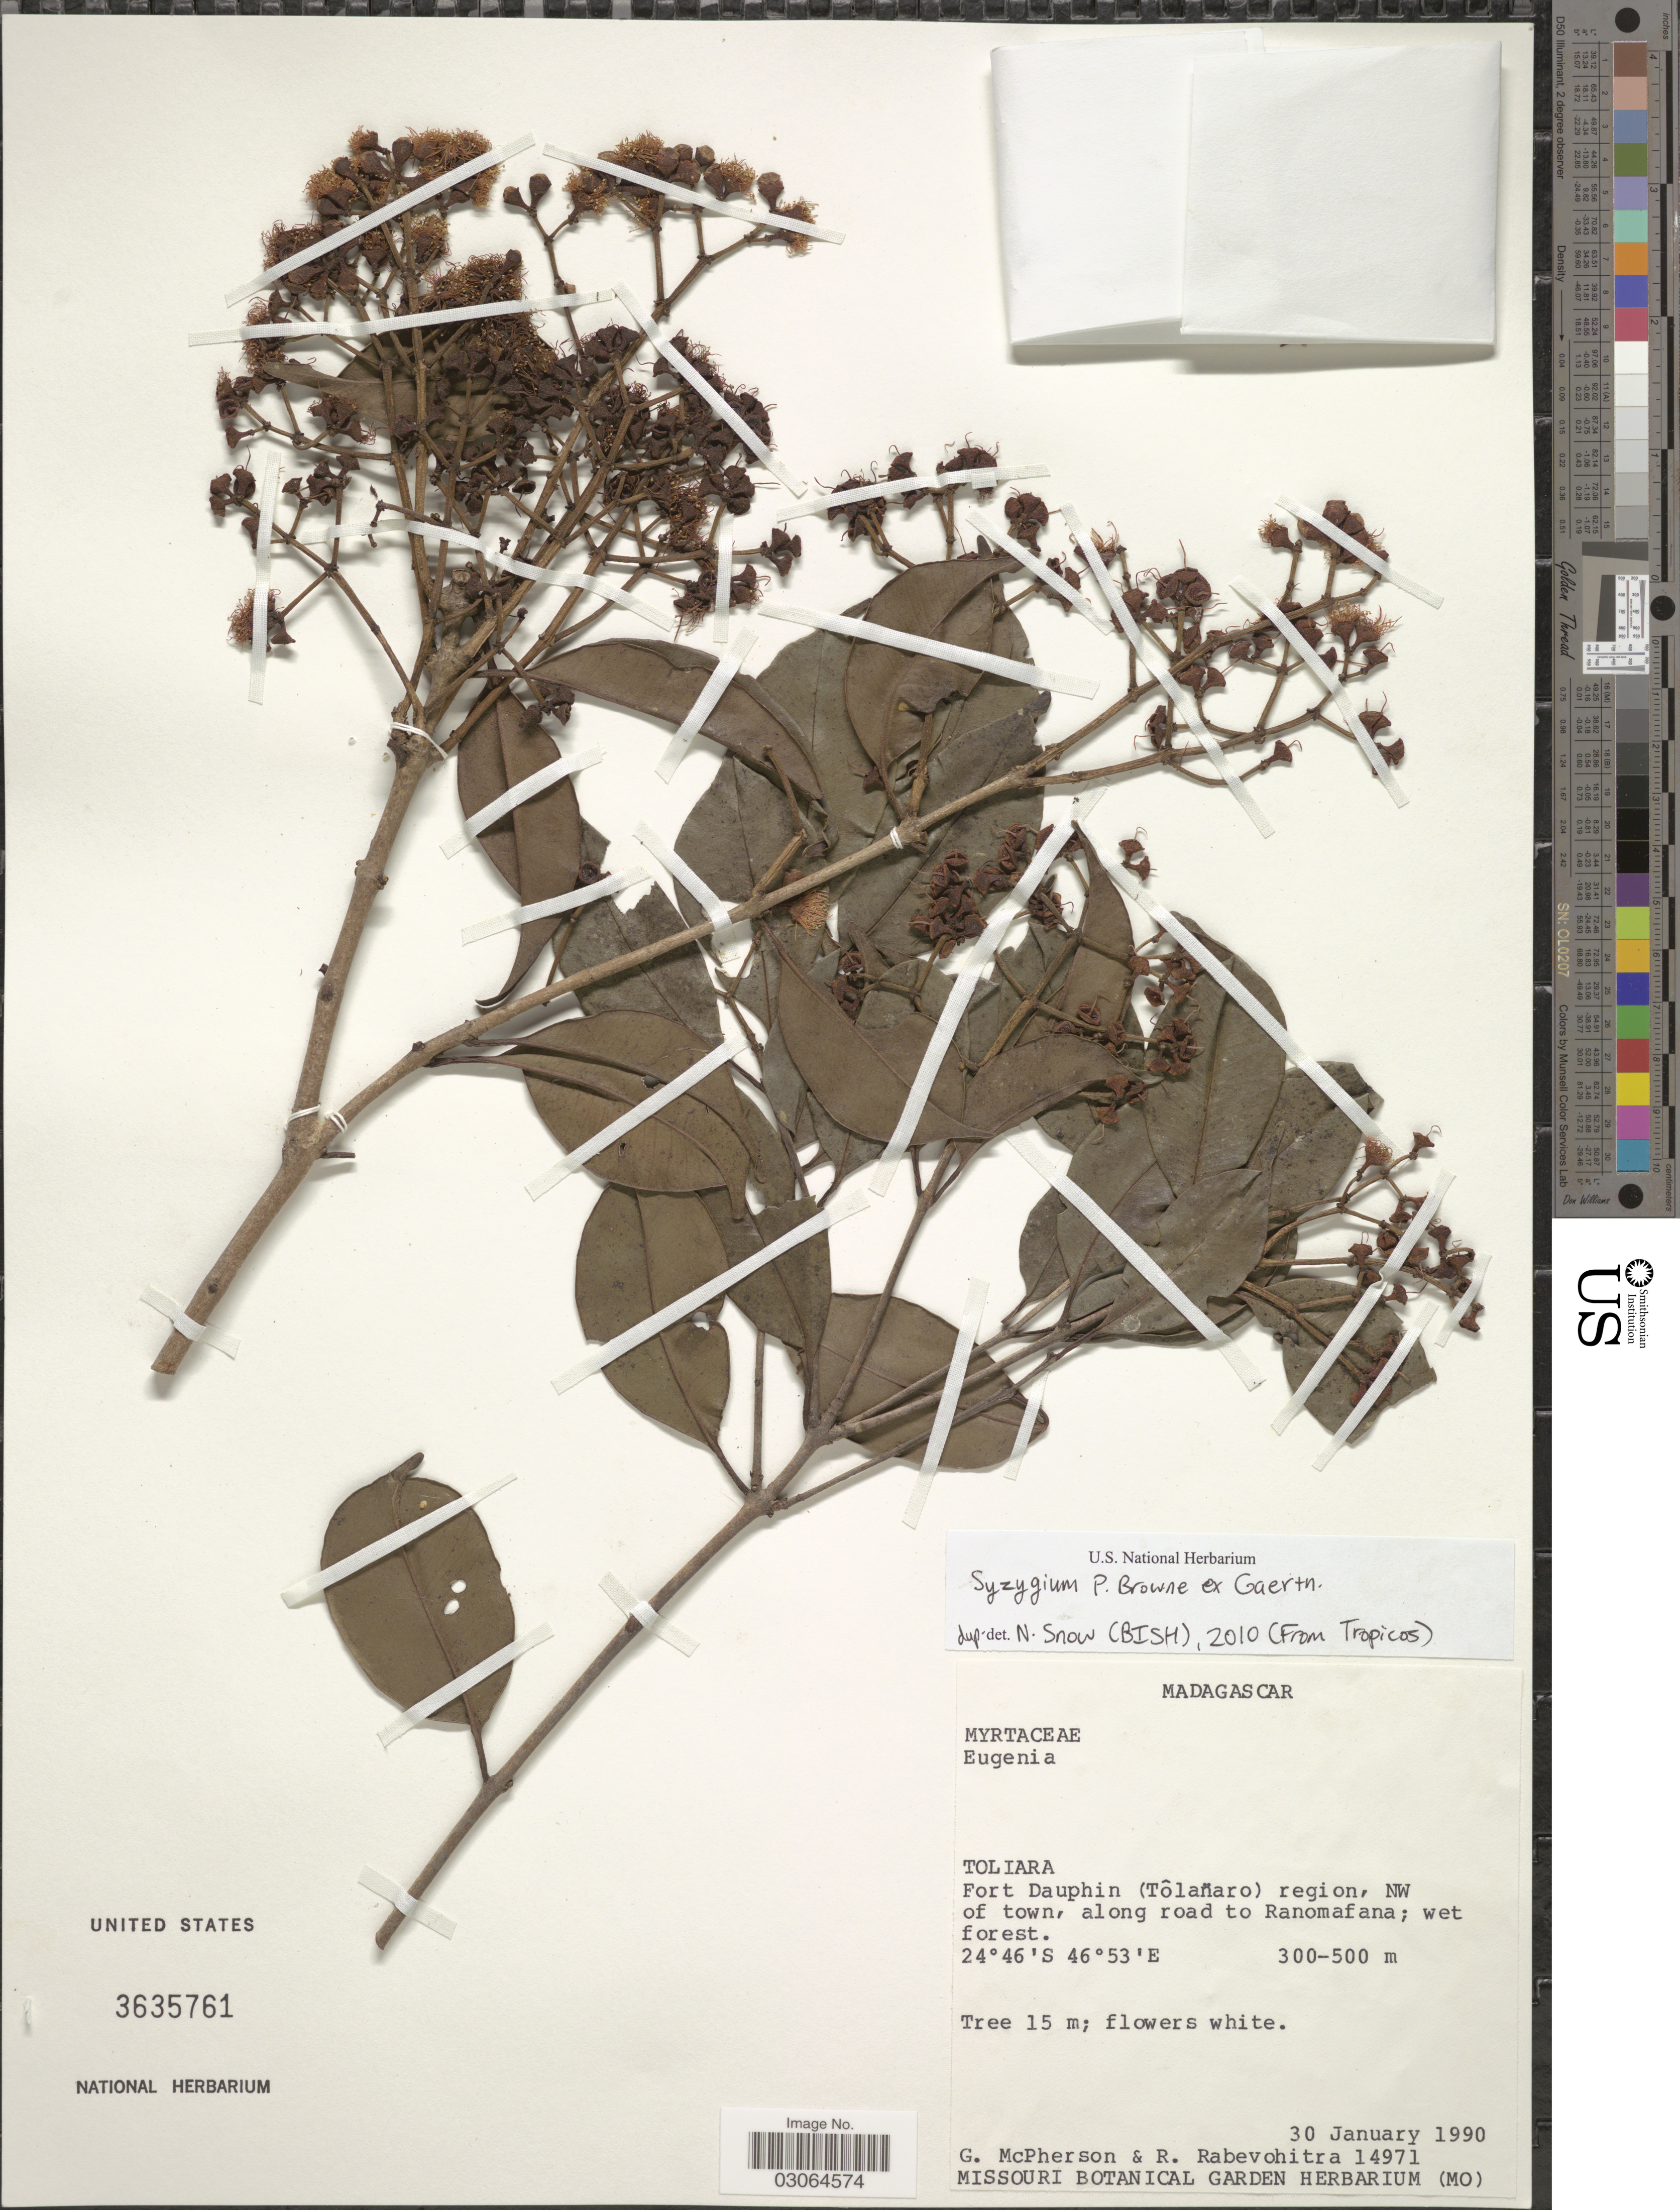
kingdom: Plantae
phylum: Tracheophyta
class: Magnoliopsida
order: Myrtales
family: Myrtaceae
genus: Syzygium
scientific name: Syzygium sp.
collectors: G. McPherson & R. Rabevohitra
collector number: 14971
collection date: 1990-01-30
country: Madagascar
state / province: Anosy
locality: Fort Dauphin (Tôlanaro) region, NW of town, along road to Ranomafana.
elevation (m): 300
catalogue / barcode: US 3635761